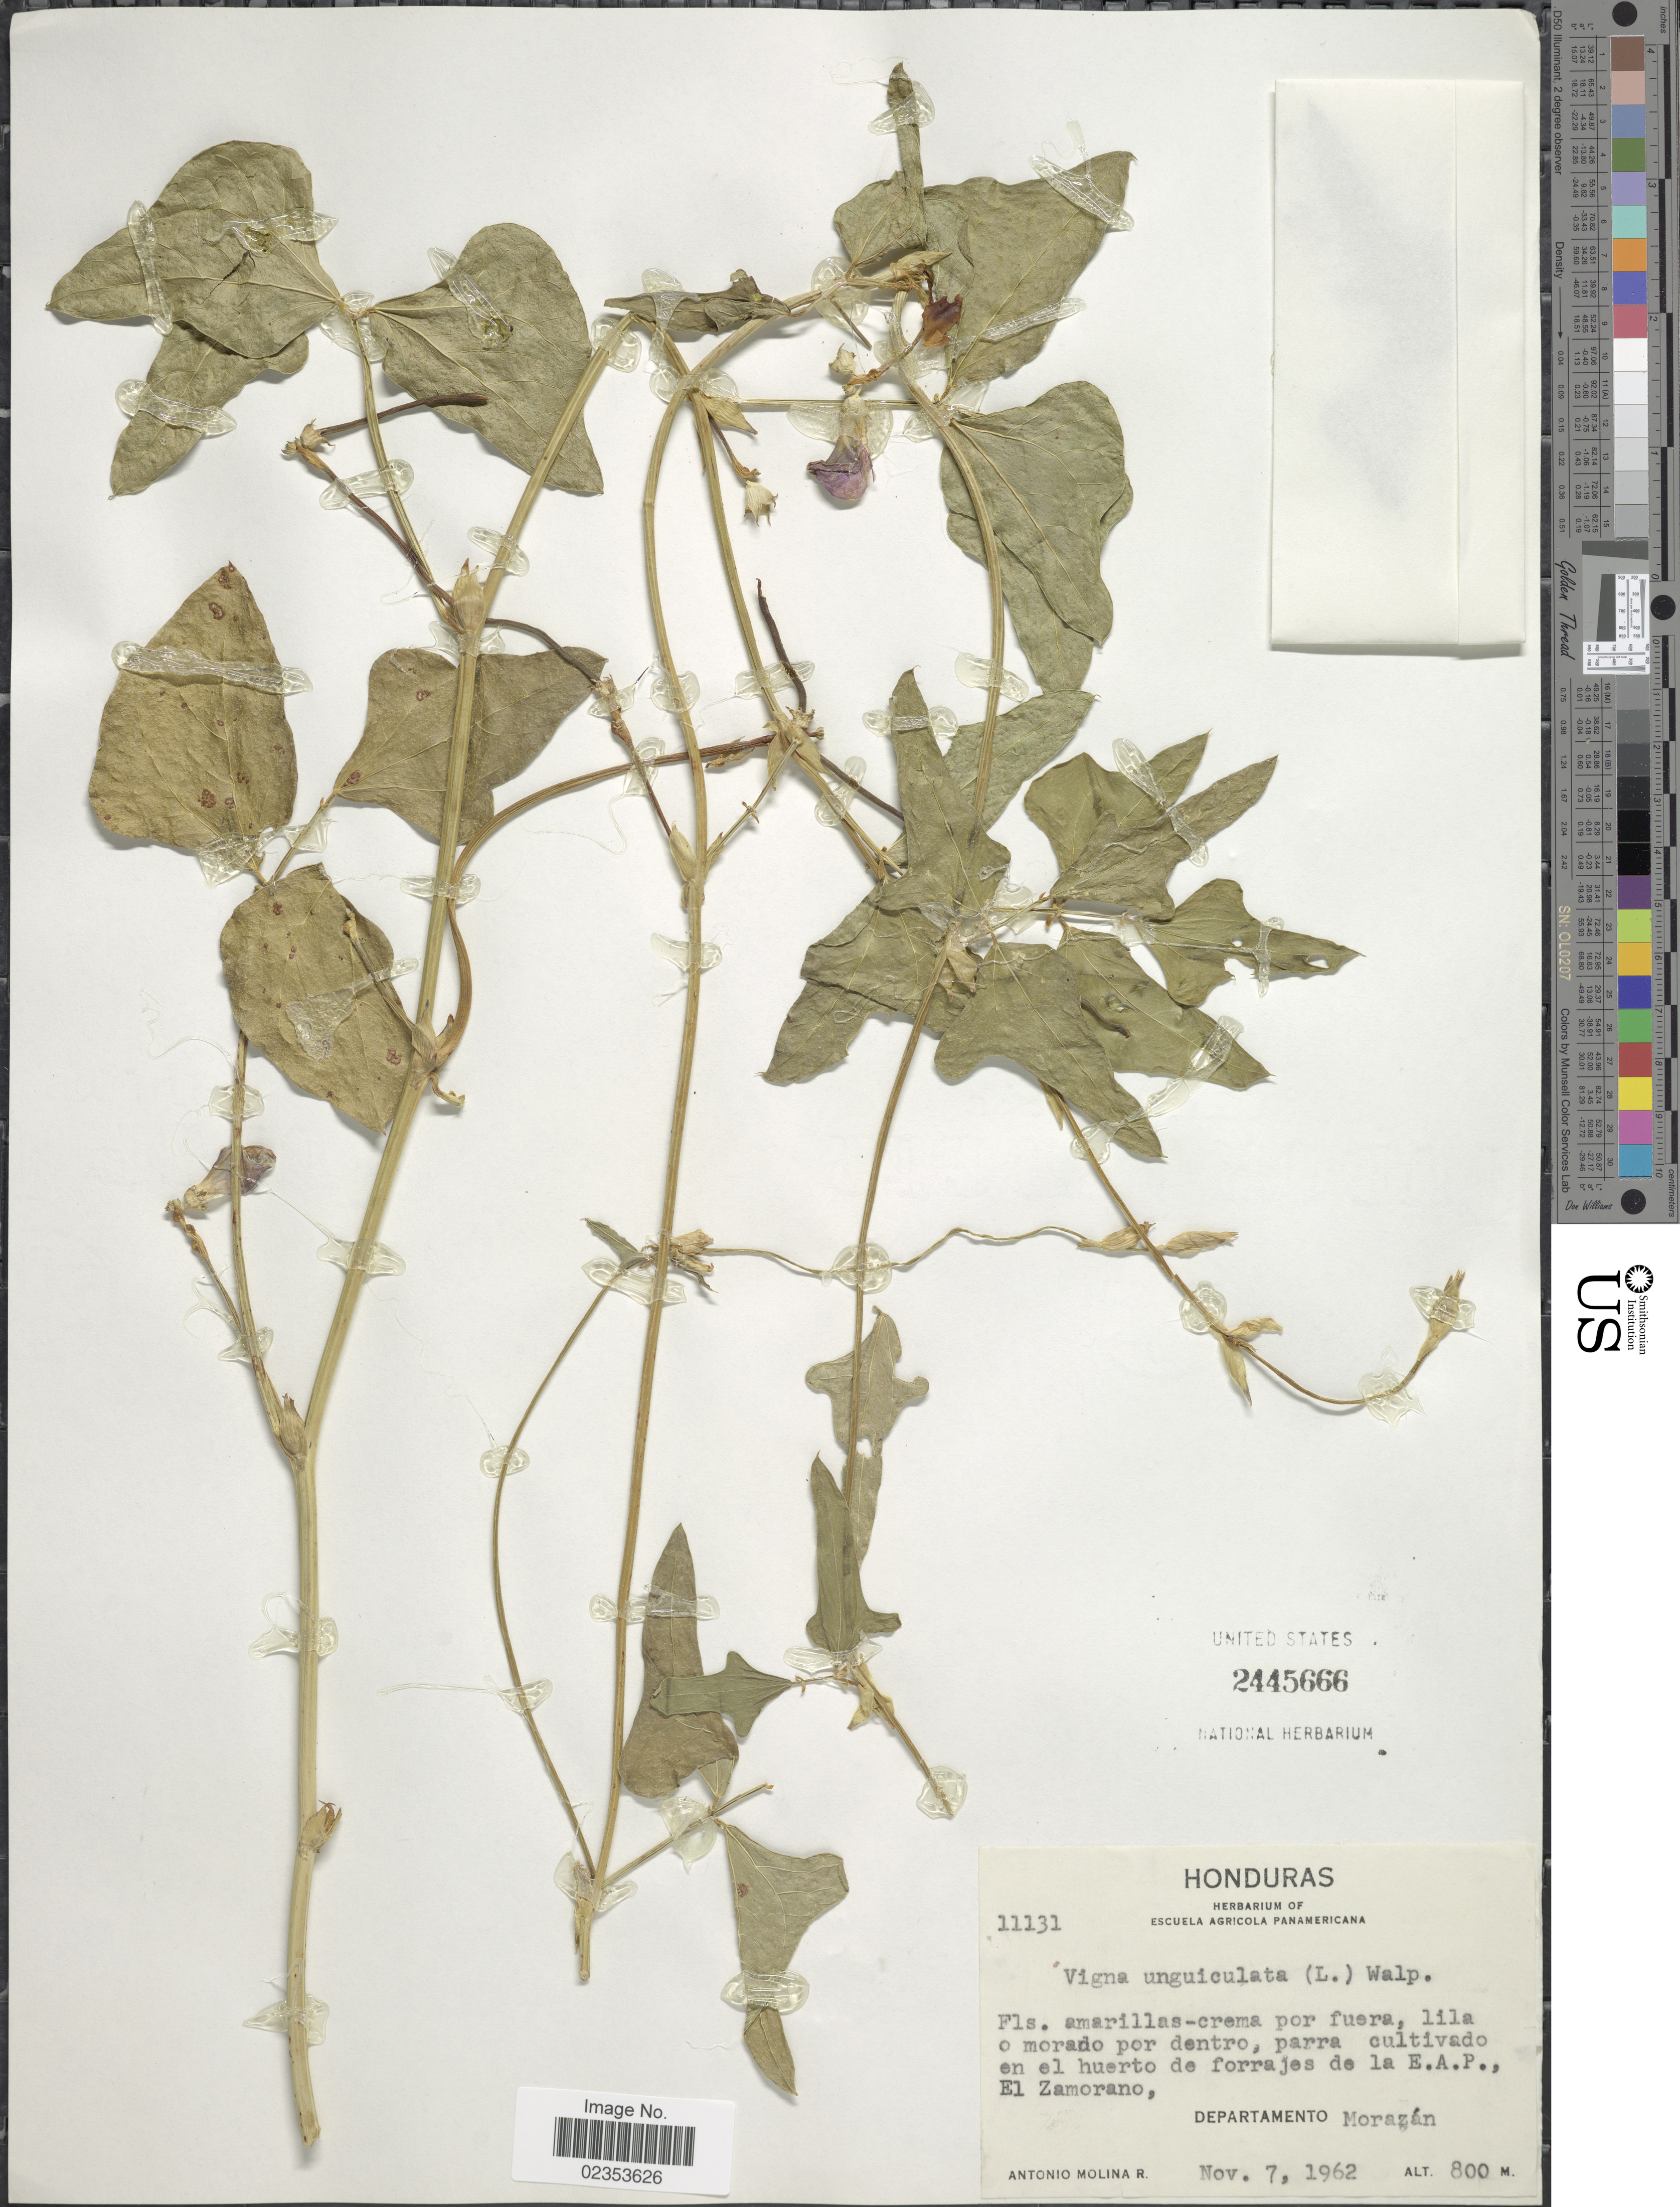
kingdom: Plantae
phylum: Tracheophyta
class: Magnoliopsida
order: Fabales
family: Fabaceae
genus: Vigna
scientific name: Vigna unguiculata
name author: (L.) Walp.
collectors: A. Molina R.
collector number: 11131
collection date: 1962-11-07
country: Honduras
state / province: Fco. Morazán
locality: En el huerto de forrajes de la E.A.P., El Zamorano, Departamento Morazan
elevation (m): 800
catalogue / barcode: US 2445666